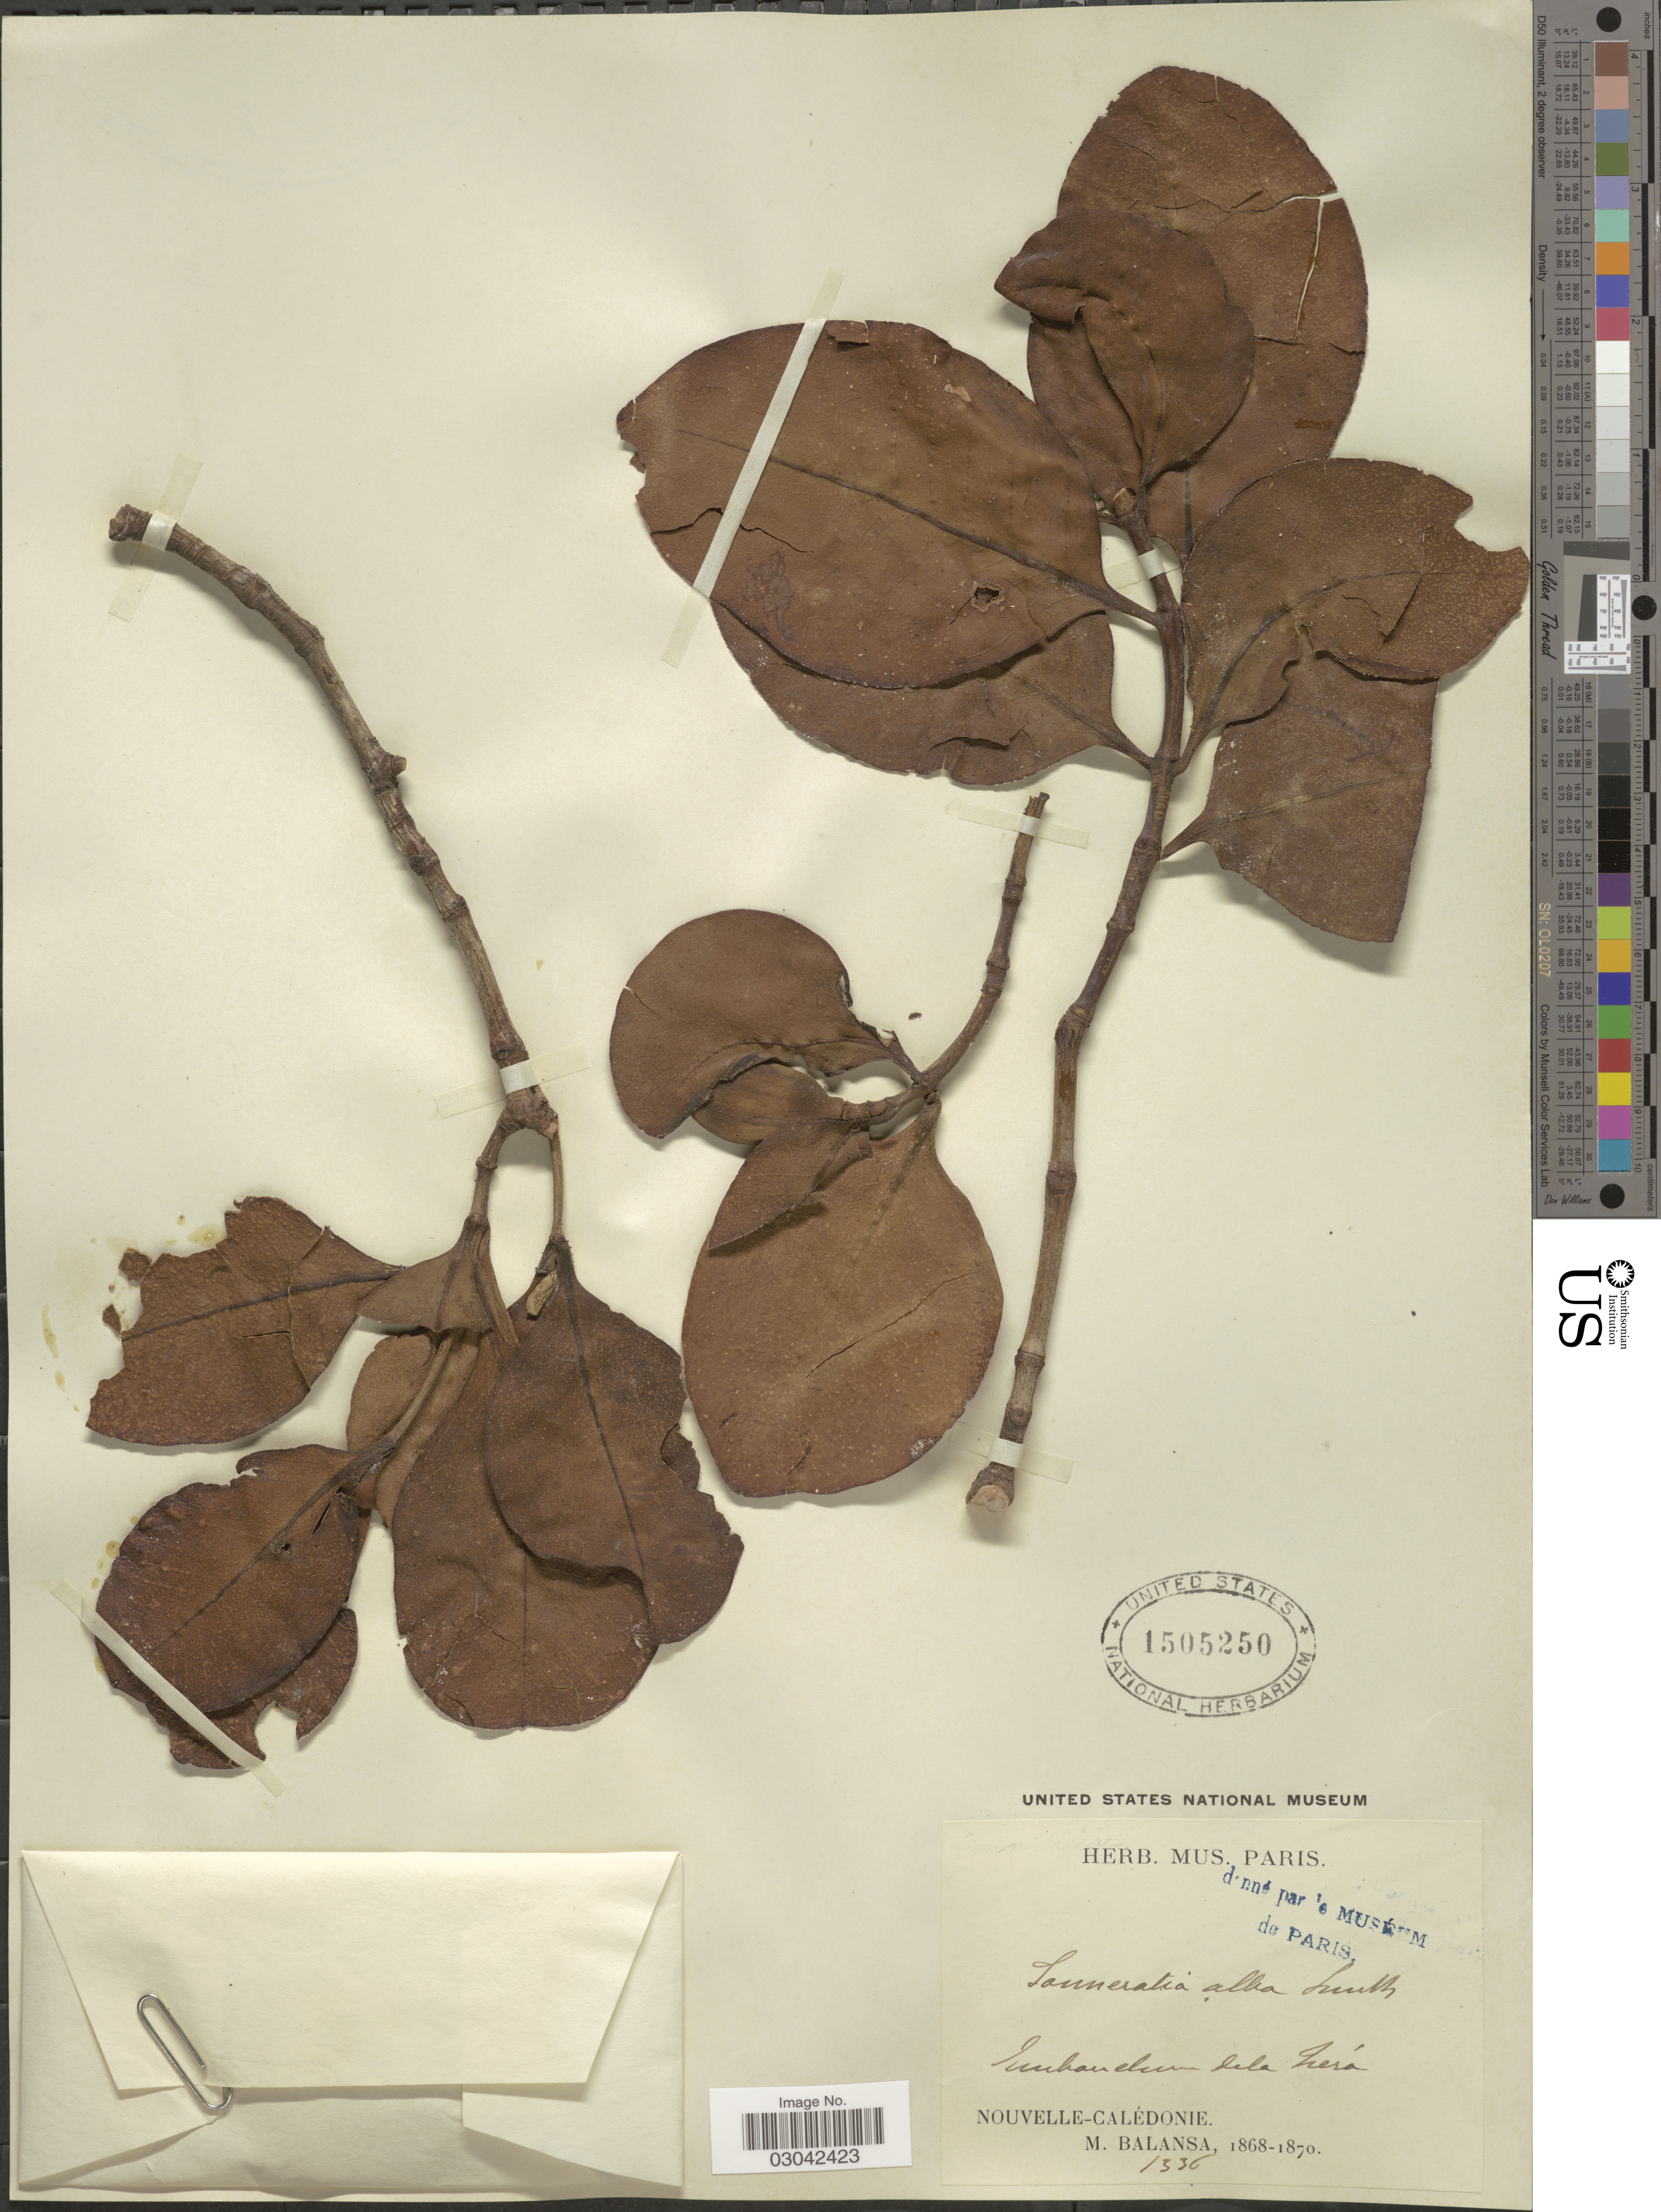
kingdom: Plantae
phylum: Tracheophyta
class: Magnoliopsida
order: Myrtales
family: Lythraceae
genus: Sonneratia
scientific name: Sonneratia alba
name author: Sm.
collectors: B. Balansa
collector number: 1336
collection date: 1868/1870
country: New Caledonia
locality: Imbandum dela herá. [interpreted] Nouvelle-Calédonie.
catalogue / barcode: US 1505250